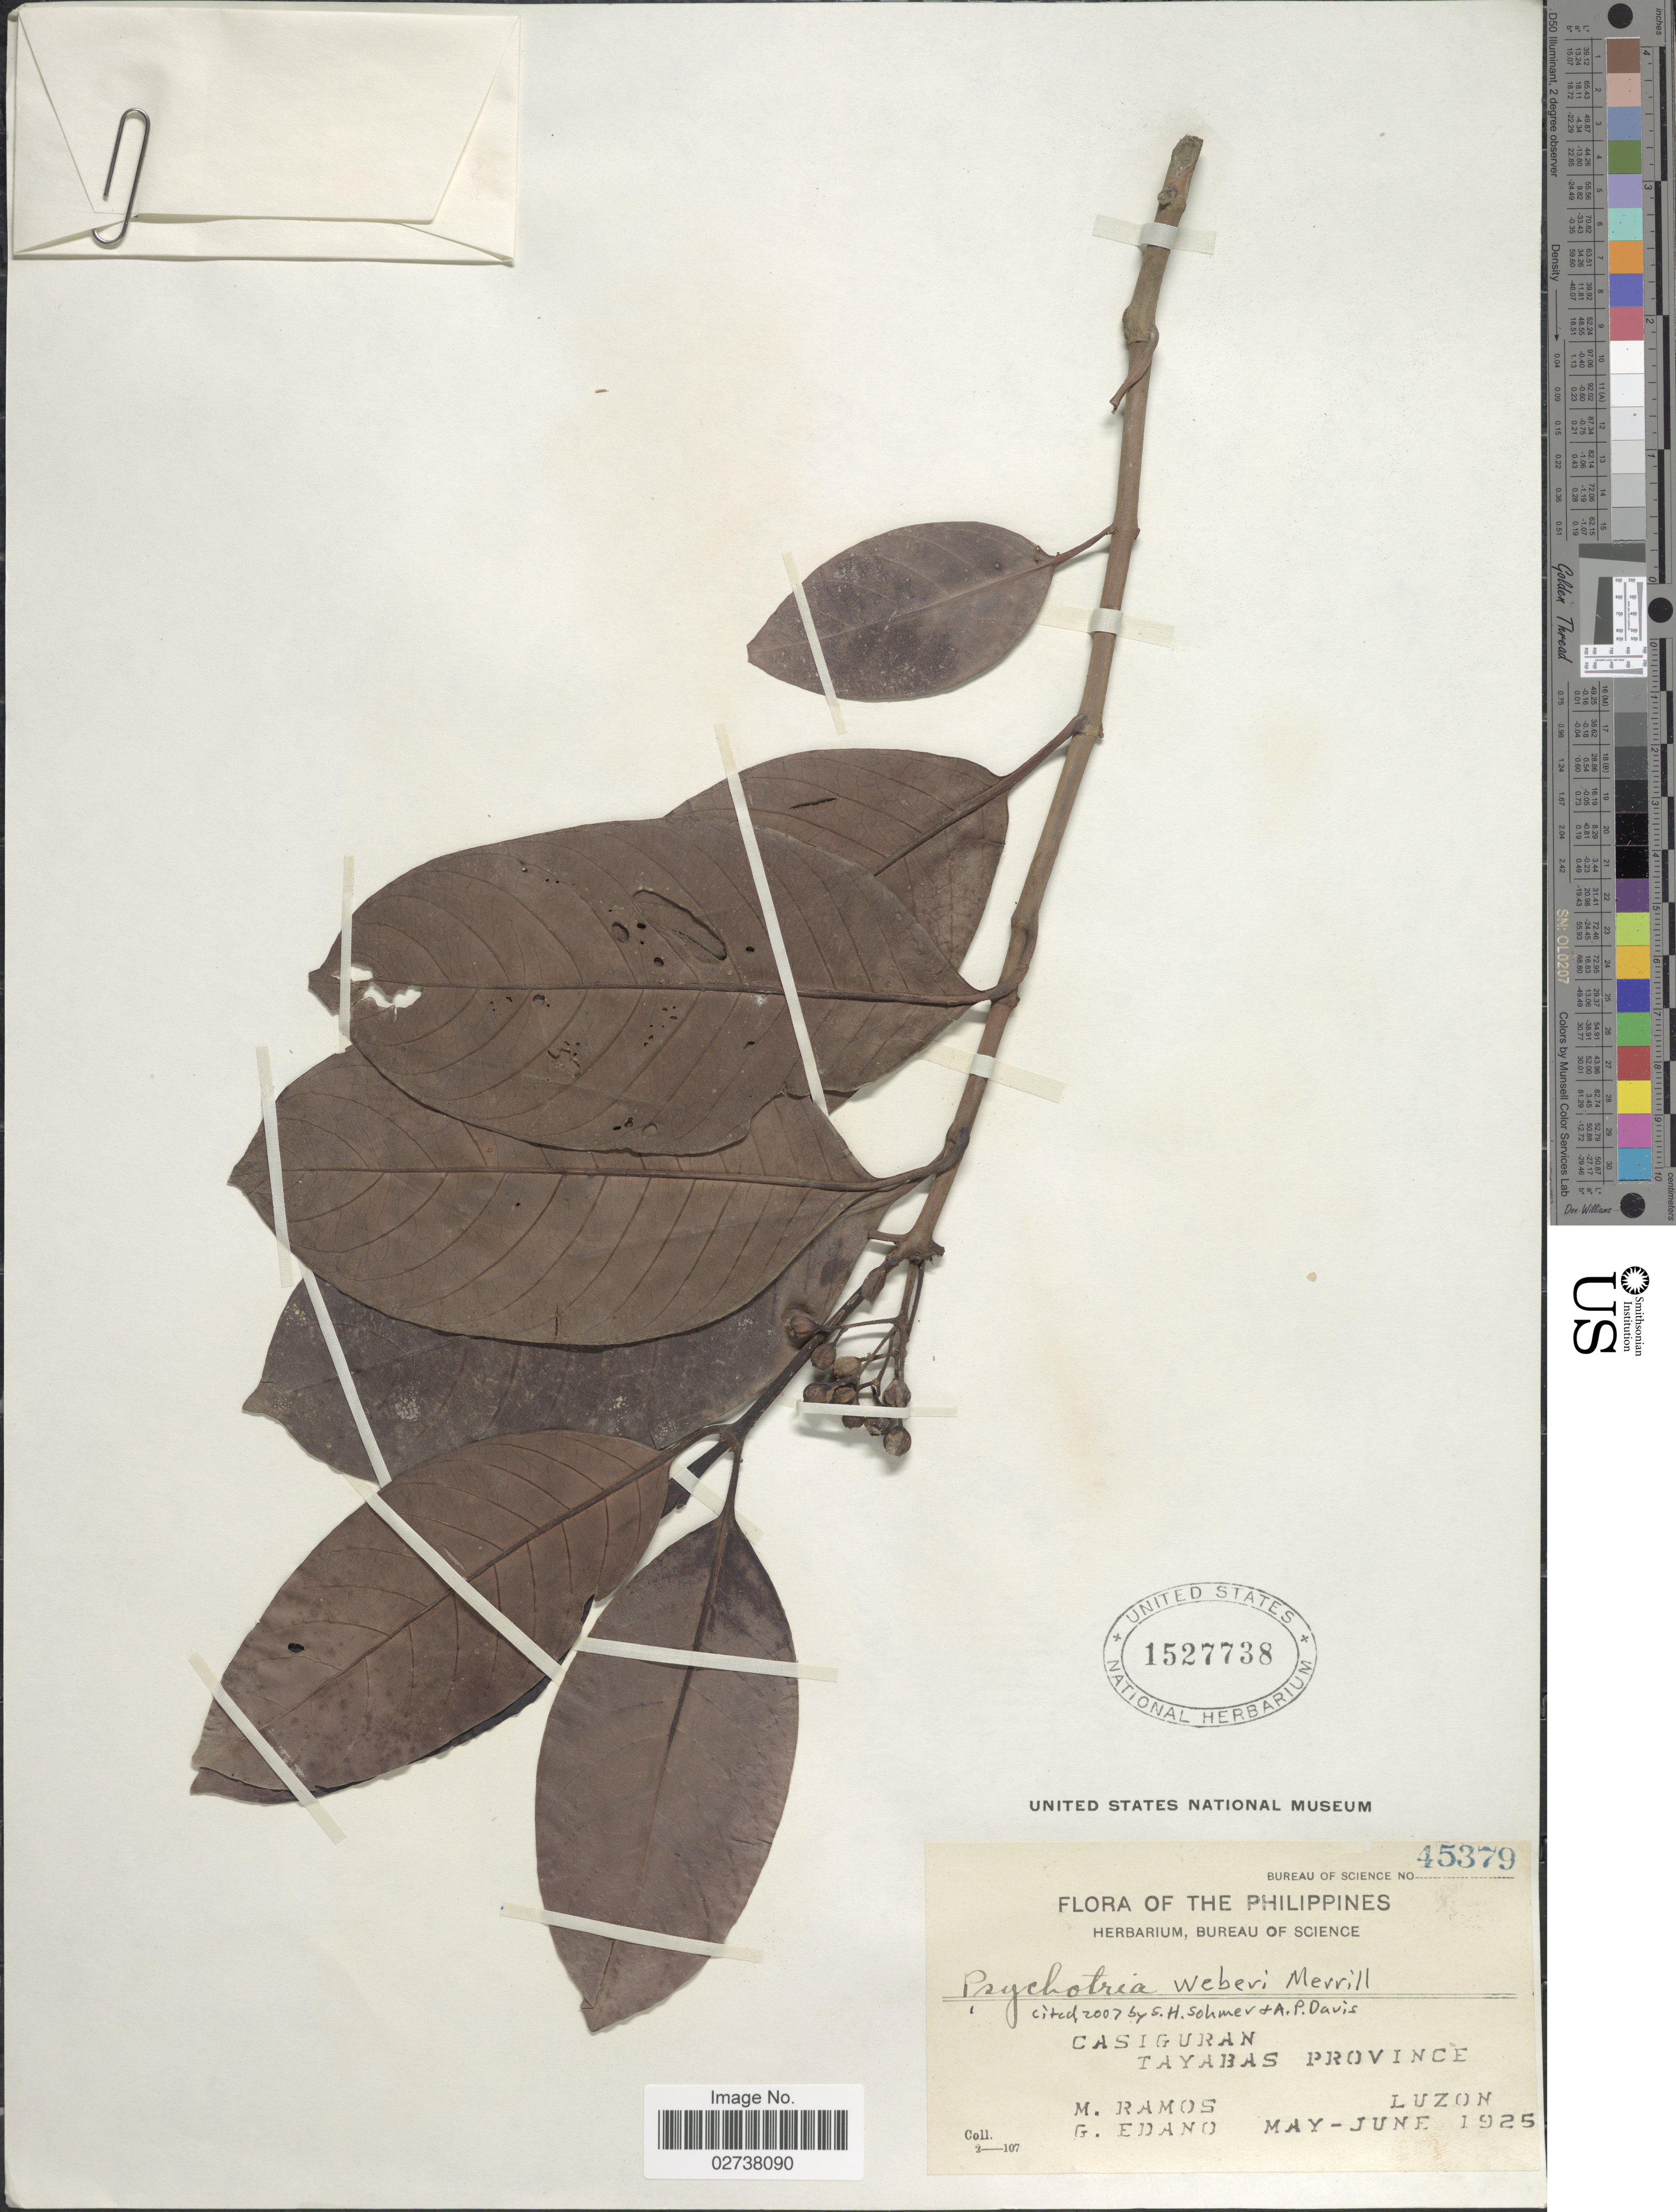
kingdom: Plantae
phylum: Tracheophyta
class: Magnoliopsida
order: Gentianales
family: Rubiaceae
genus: Psychotria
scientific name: Psychotria weberi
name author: Merr.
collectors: M. Ramos & G. Edaño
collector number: Bureau of Science 45379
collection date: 1925-05/1925-06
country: Philippines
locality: Casiguran, Tayabas Province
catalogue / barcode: US 1527738